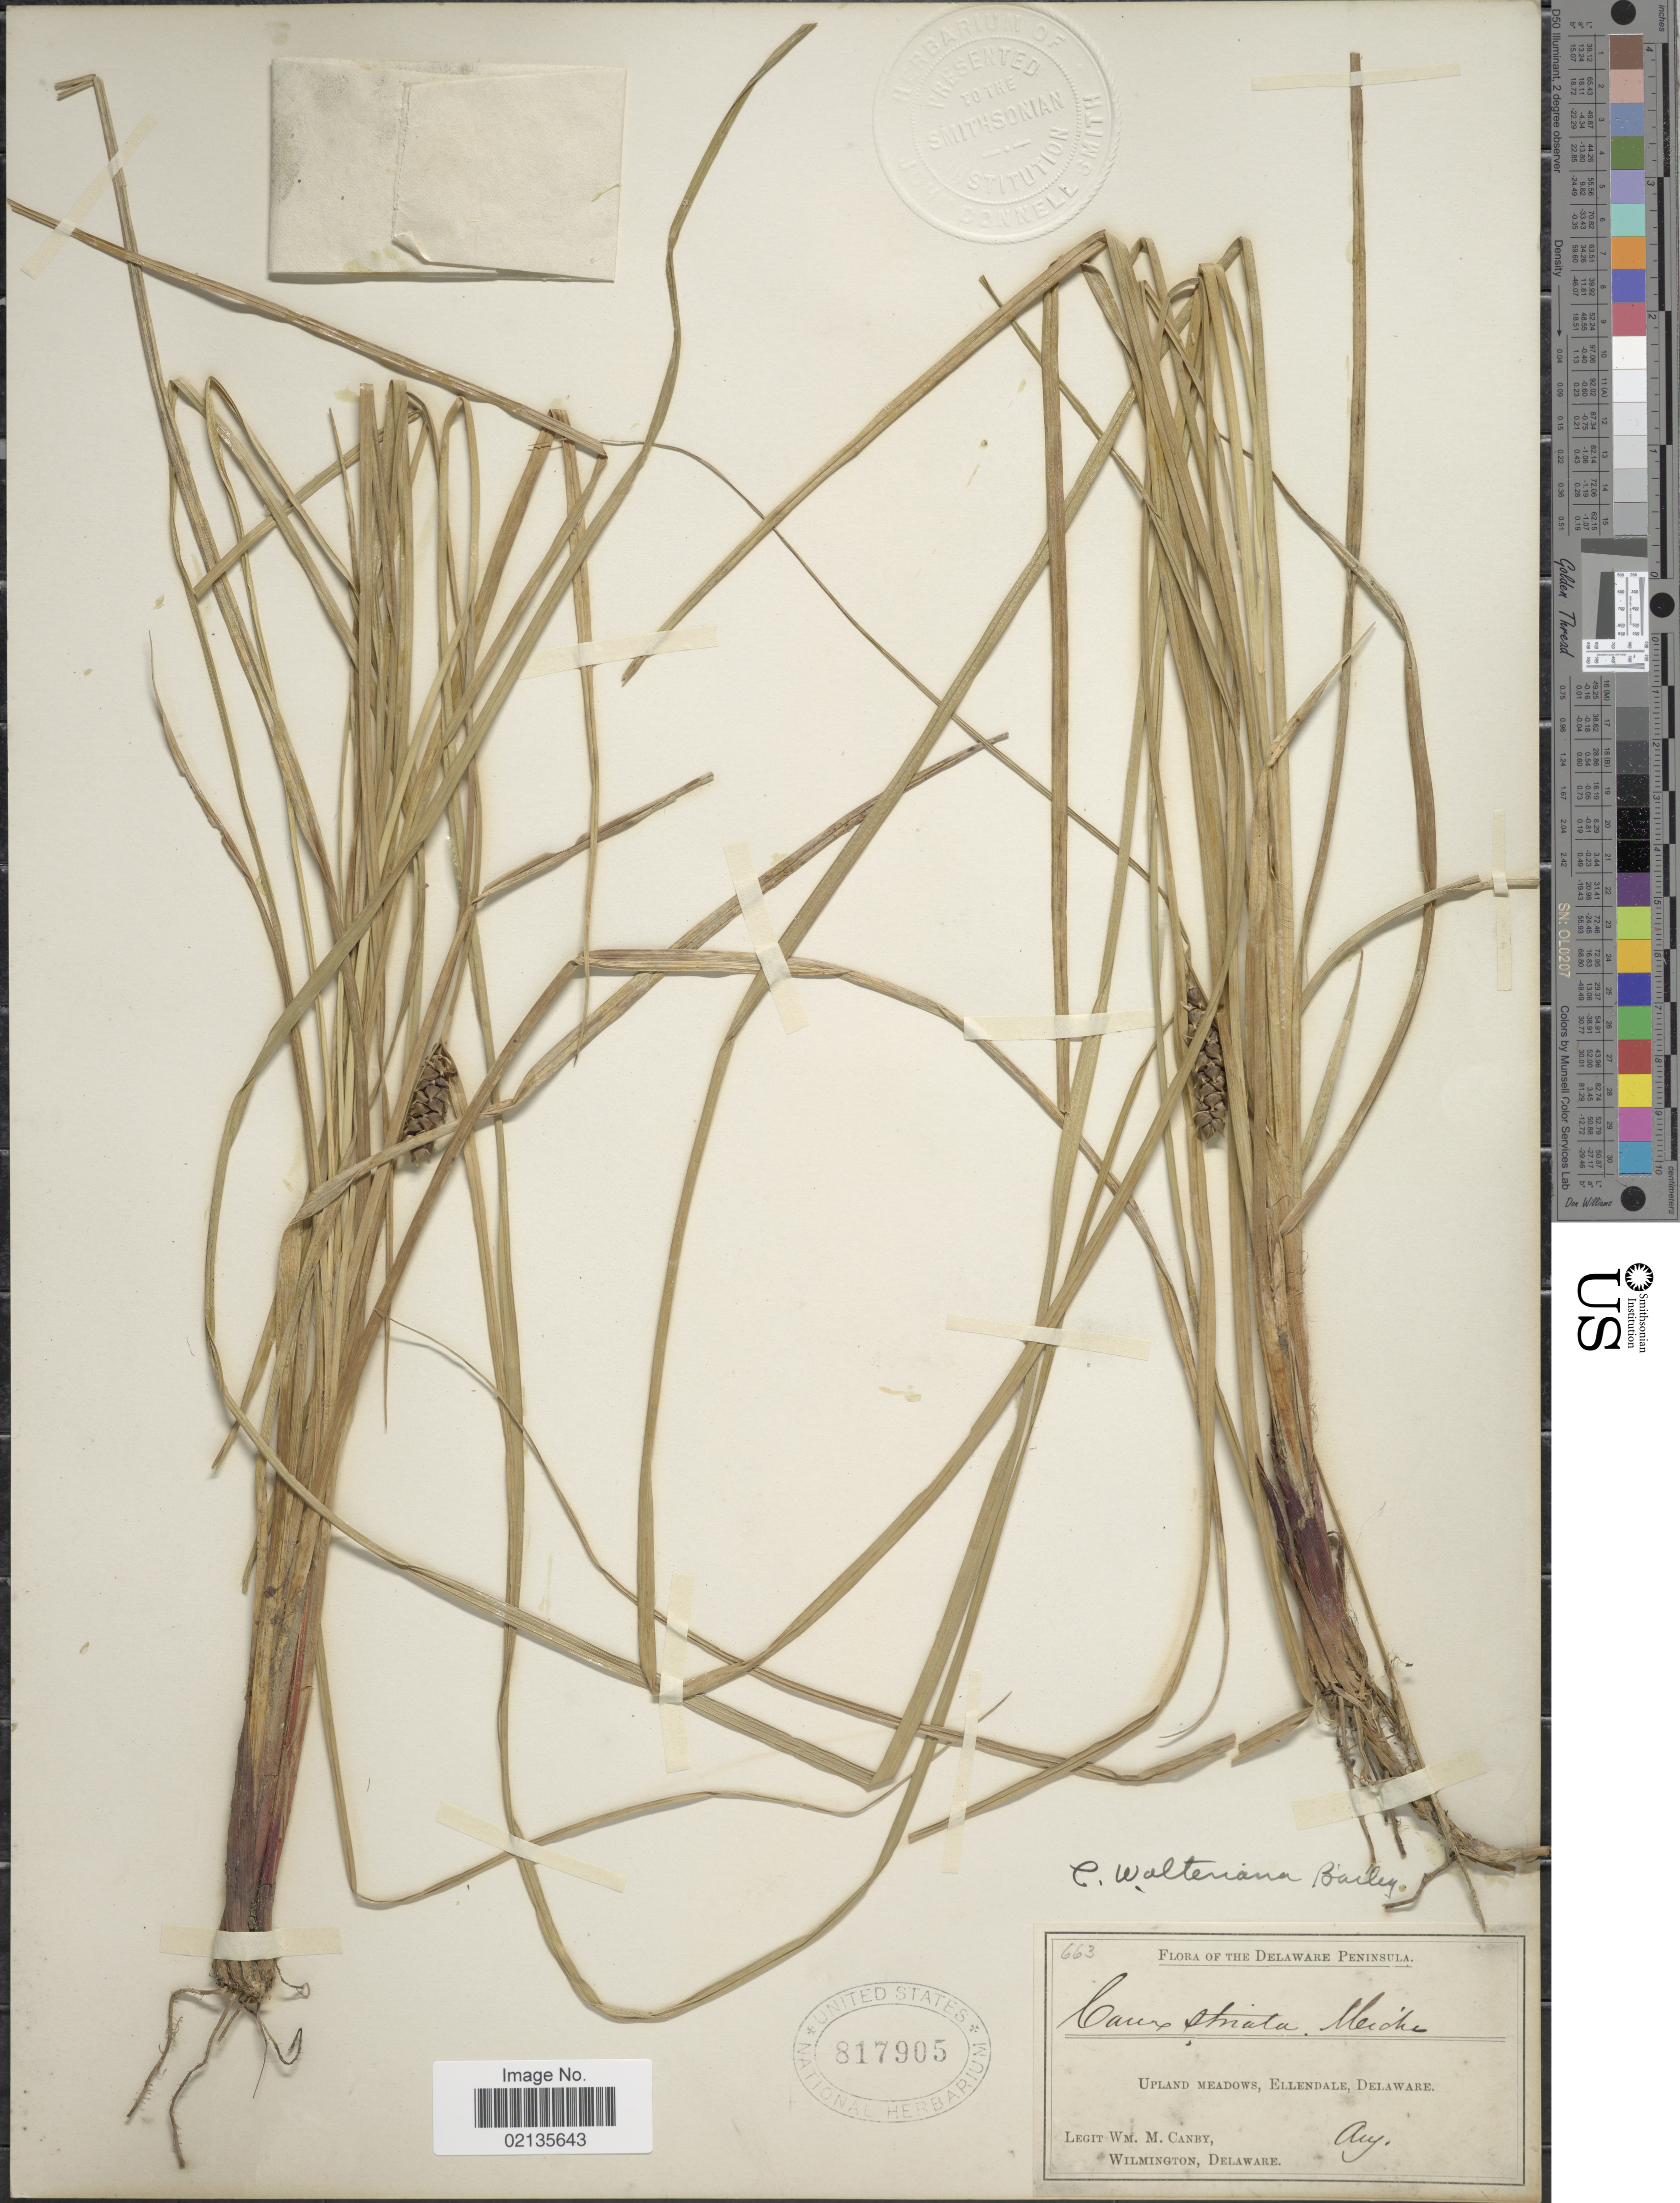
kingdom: Plantae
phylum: Tracheophyta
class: Liliopsida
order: Poales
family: Cyperaceae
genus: Carex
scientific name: Carex striata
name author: Michx.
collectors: W. M. Canby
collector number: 663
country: United States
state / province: Delaware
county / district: Sussex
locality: Delaware Peninsula, Upland meadows, Ellendale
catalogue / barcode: US 817905